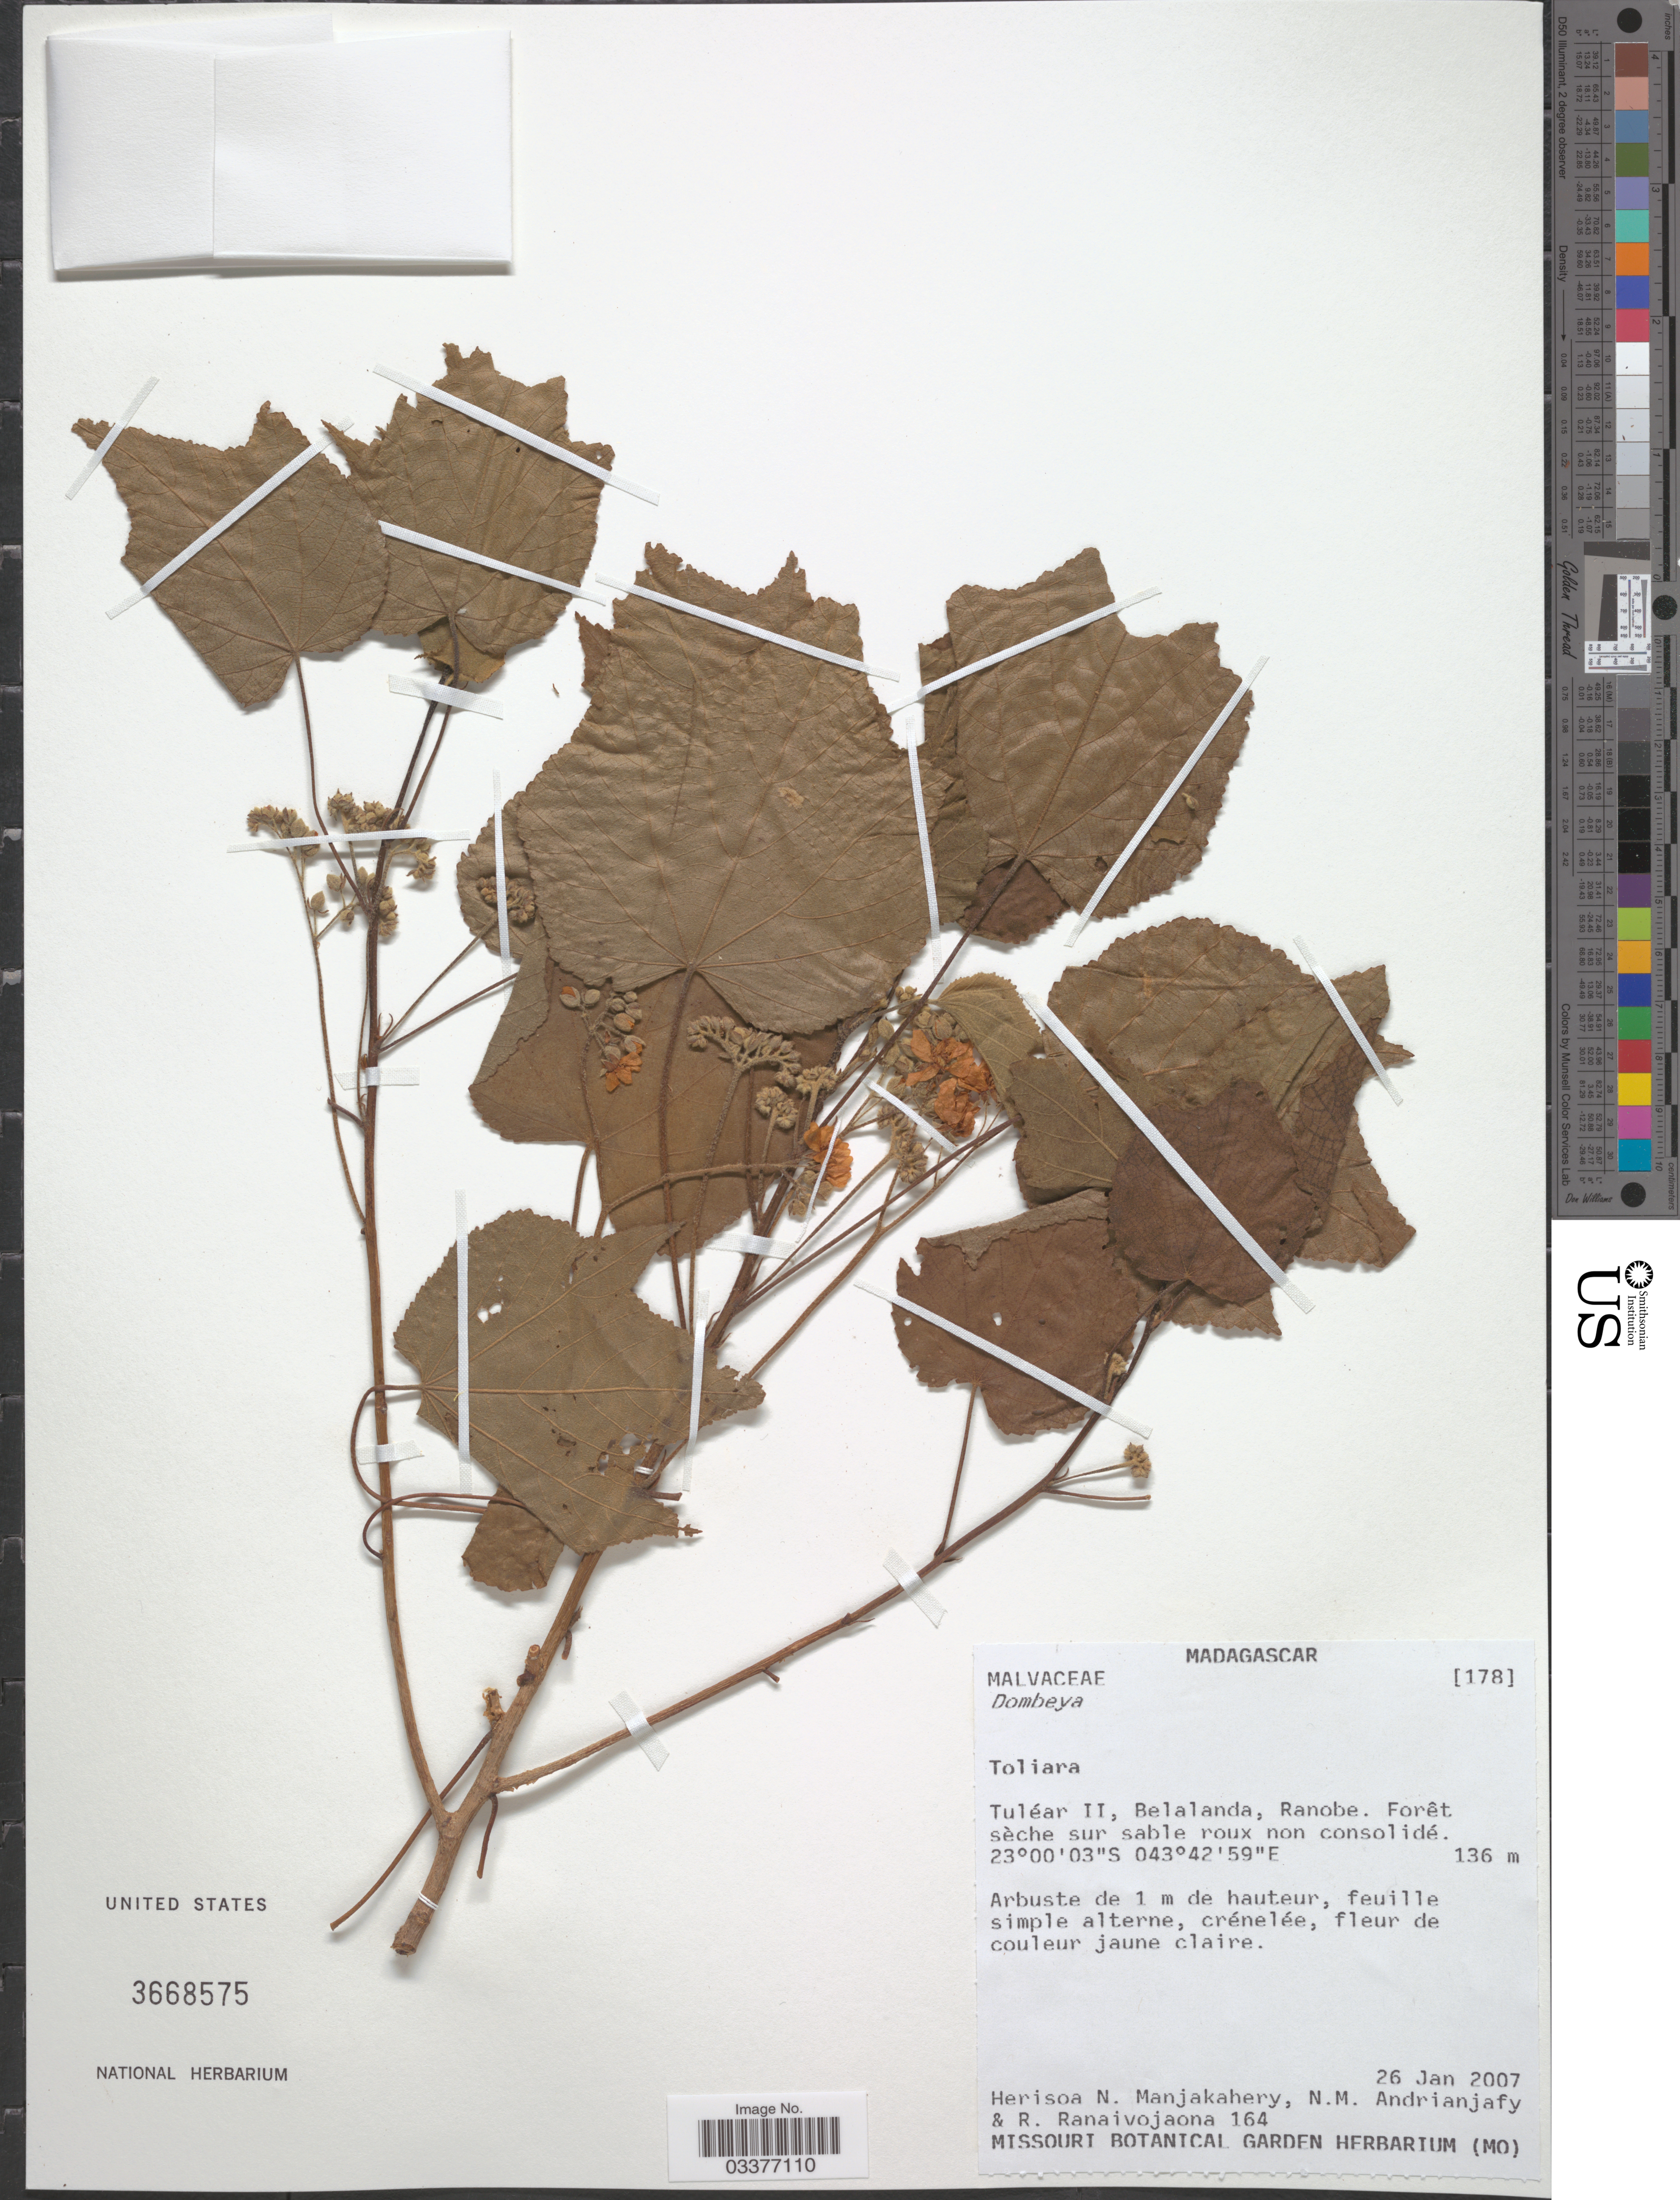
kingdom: Plantae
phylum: Tracheophyta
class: Magnoliopsida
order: Malvales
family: Malvaceae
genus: Dombeya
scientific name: Dombeya greveana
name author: Baill.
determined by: Jourdain-Fievet, L.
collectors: H. N. Manjakahery, N. M. Andrianjafy & R. Ranaivojaona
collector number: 164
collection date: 2007-01-26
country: Madagascar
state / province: Atsimo-Andrefana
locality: Tuléar II, Belalanda, Ranobe.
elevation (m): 136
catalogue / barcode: US 3668575